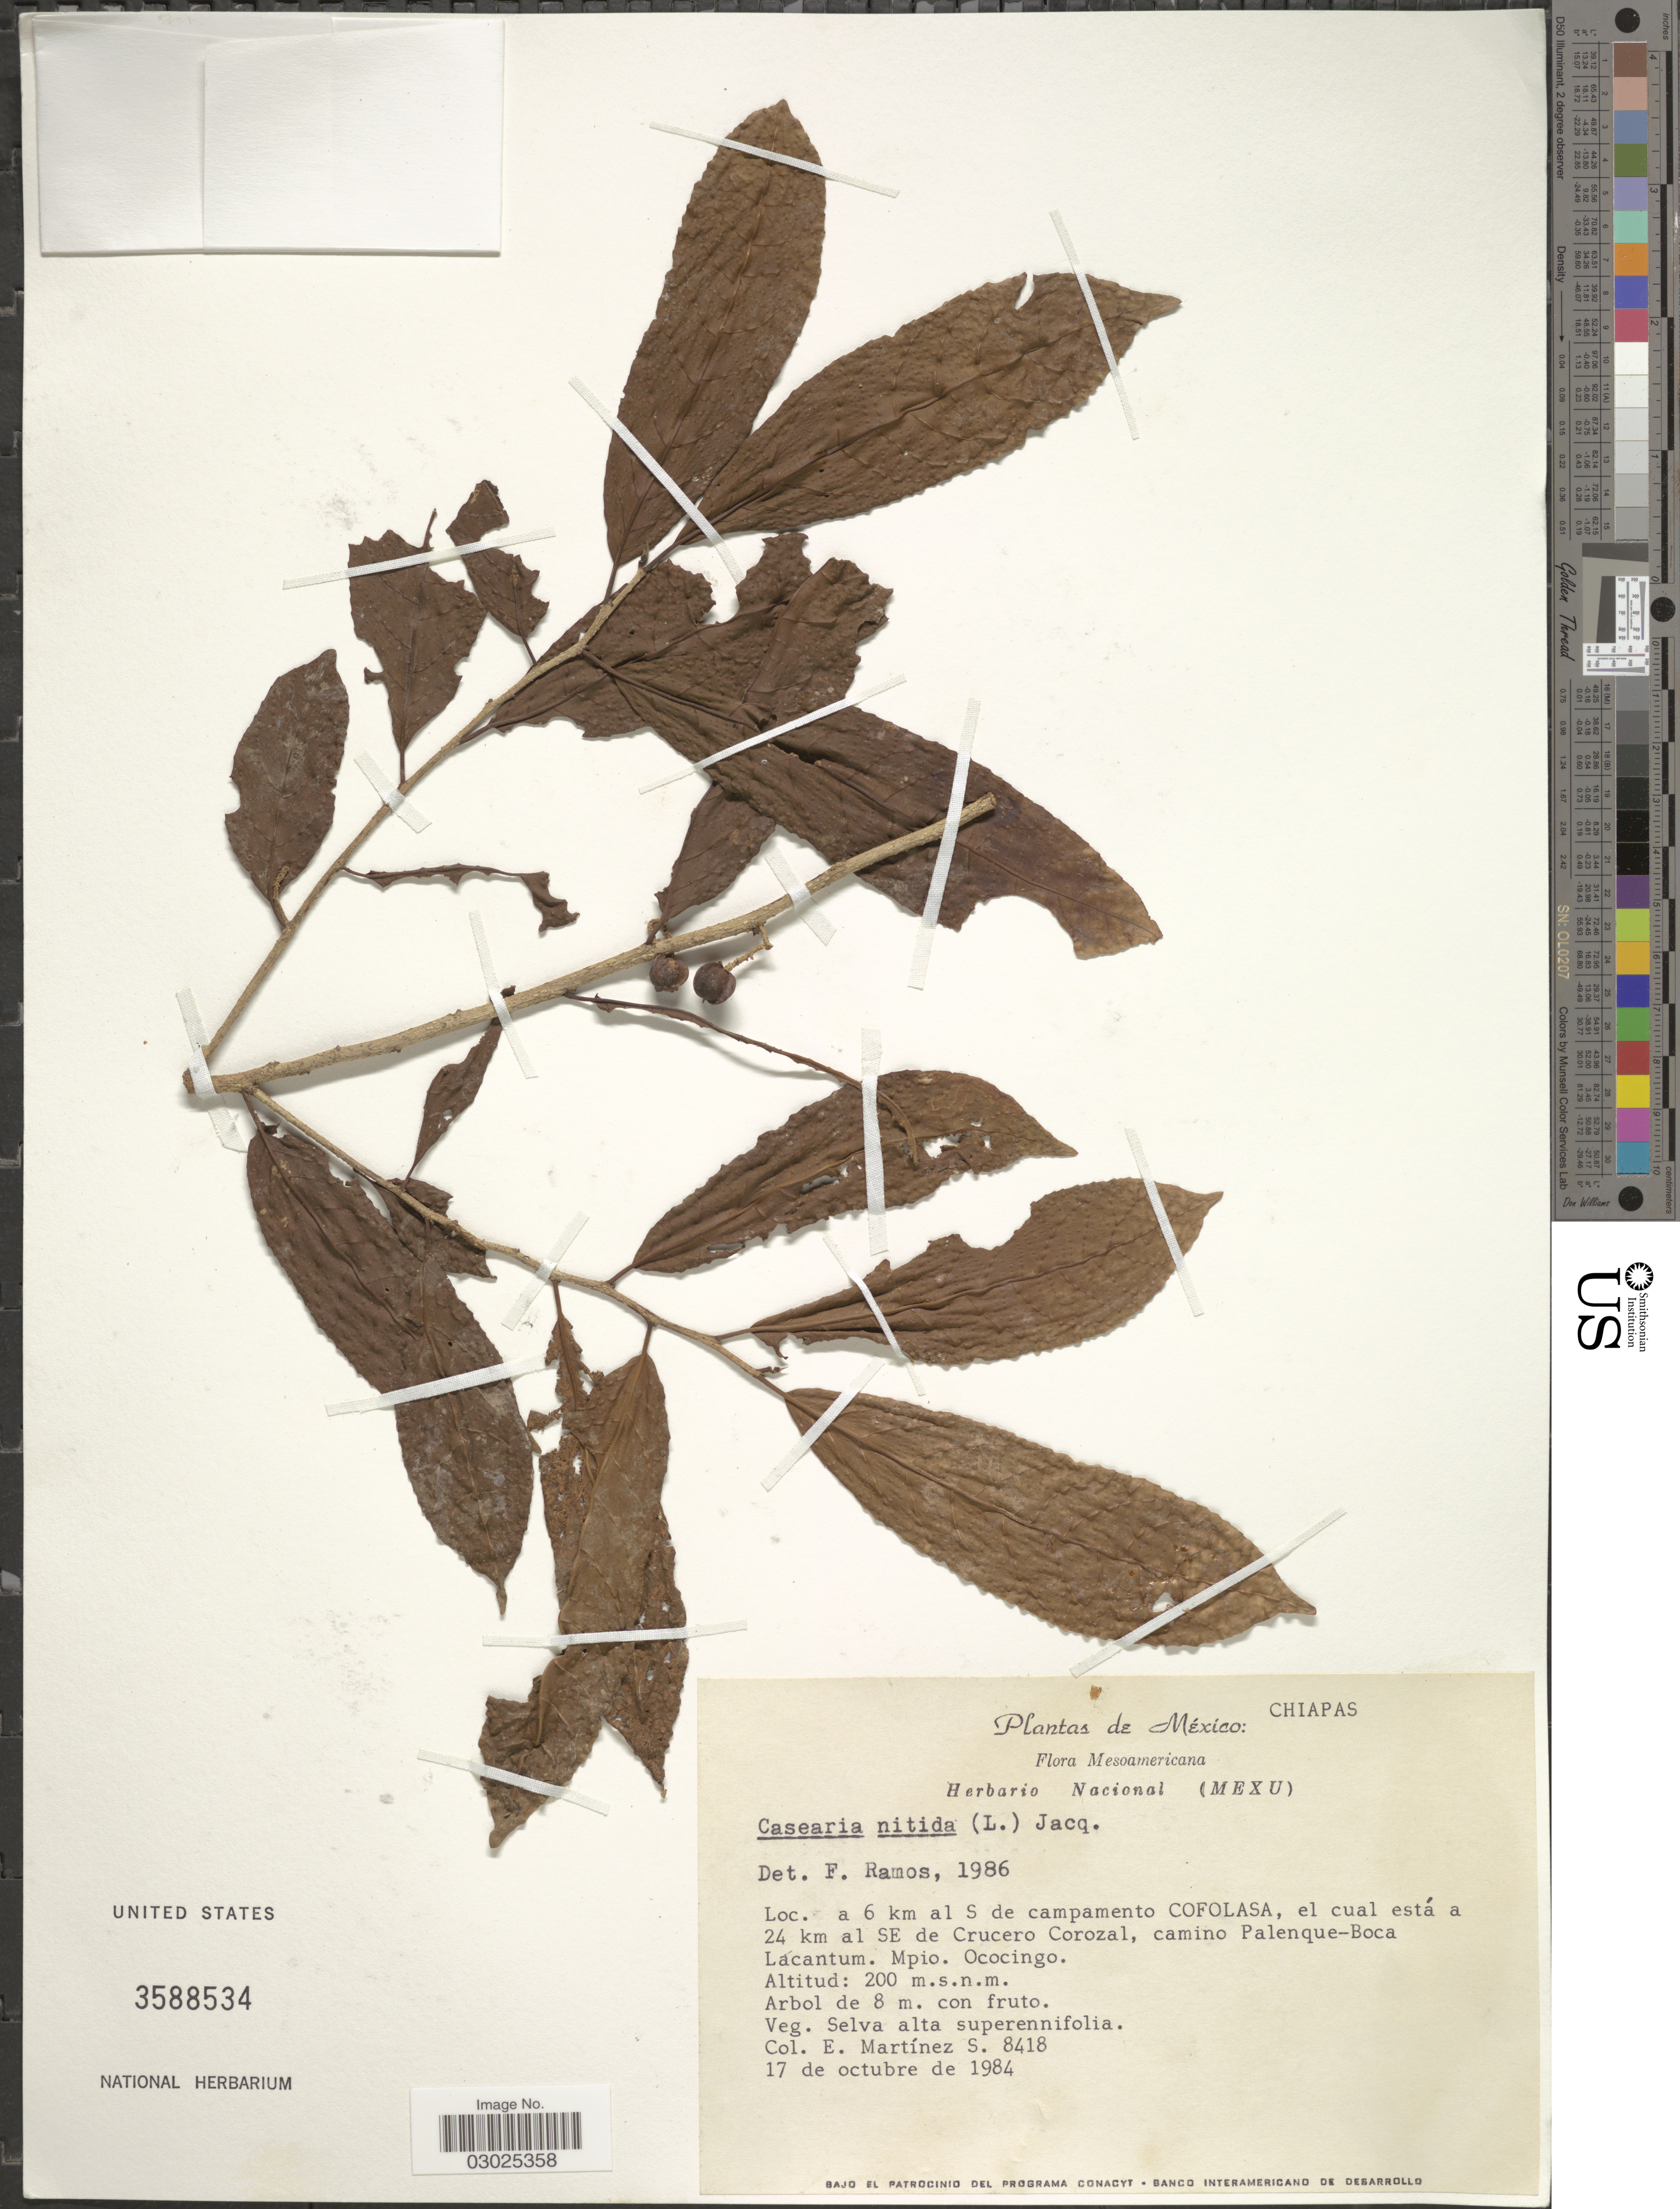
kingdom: Plantae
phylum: Tracheophyta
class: Magnoliopsida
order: Malpighiales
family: Salicaceae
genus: Casearia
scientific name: Casearia corymbosa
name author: Kunth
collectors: E. M. Martínez S.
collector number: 8418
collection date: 1984-10-17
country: Mexico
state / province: Chiapas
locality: A 6 km al S de campamento Cofolasa, el cual está a 24 km al SE de Crucero Corozal, camino Palenque-Boca Lacantum. Mpio. Ococingo.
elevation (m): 200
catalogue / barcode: US 3588534